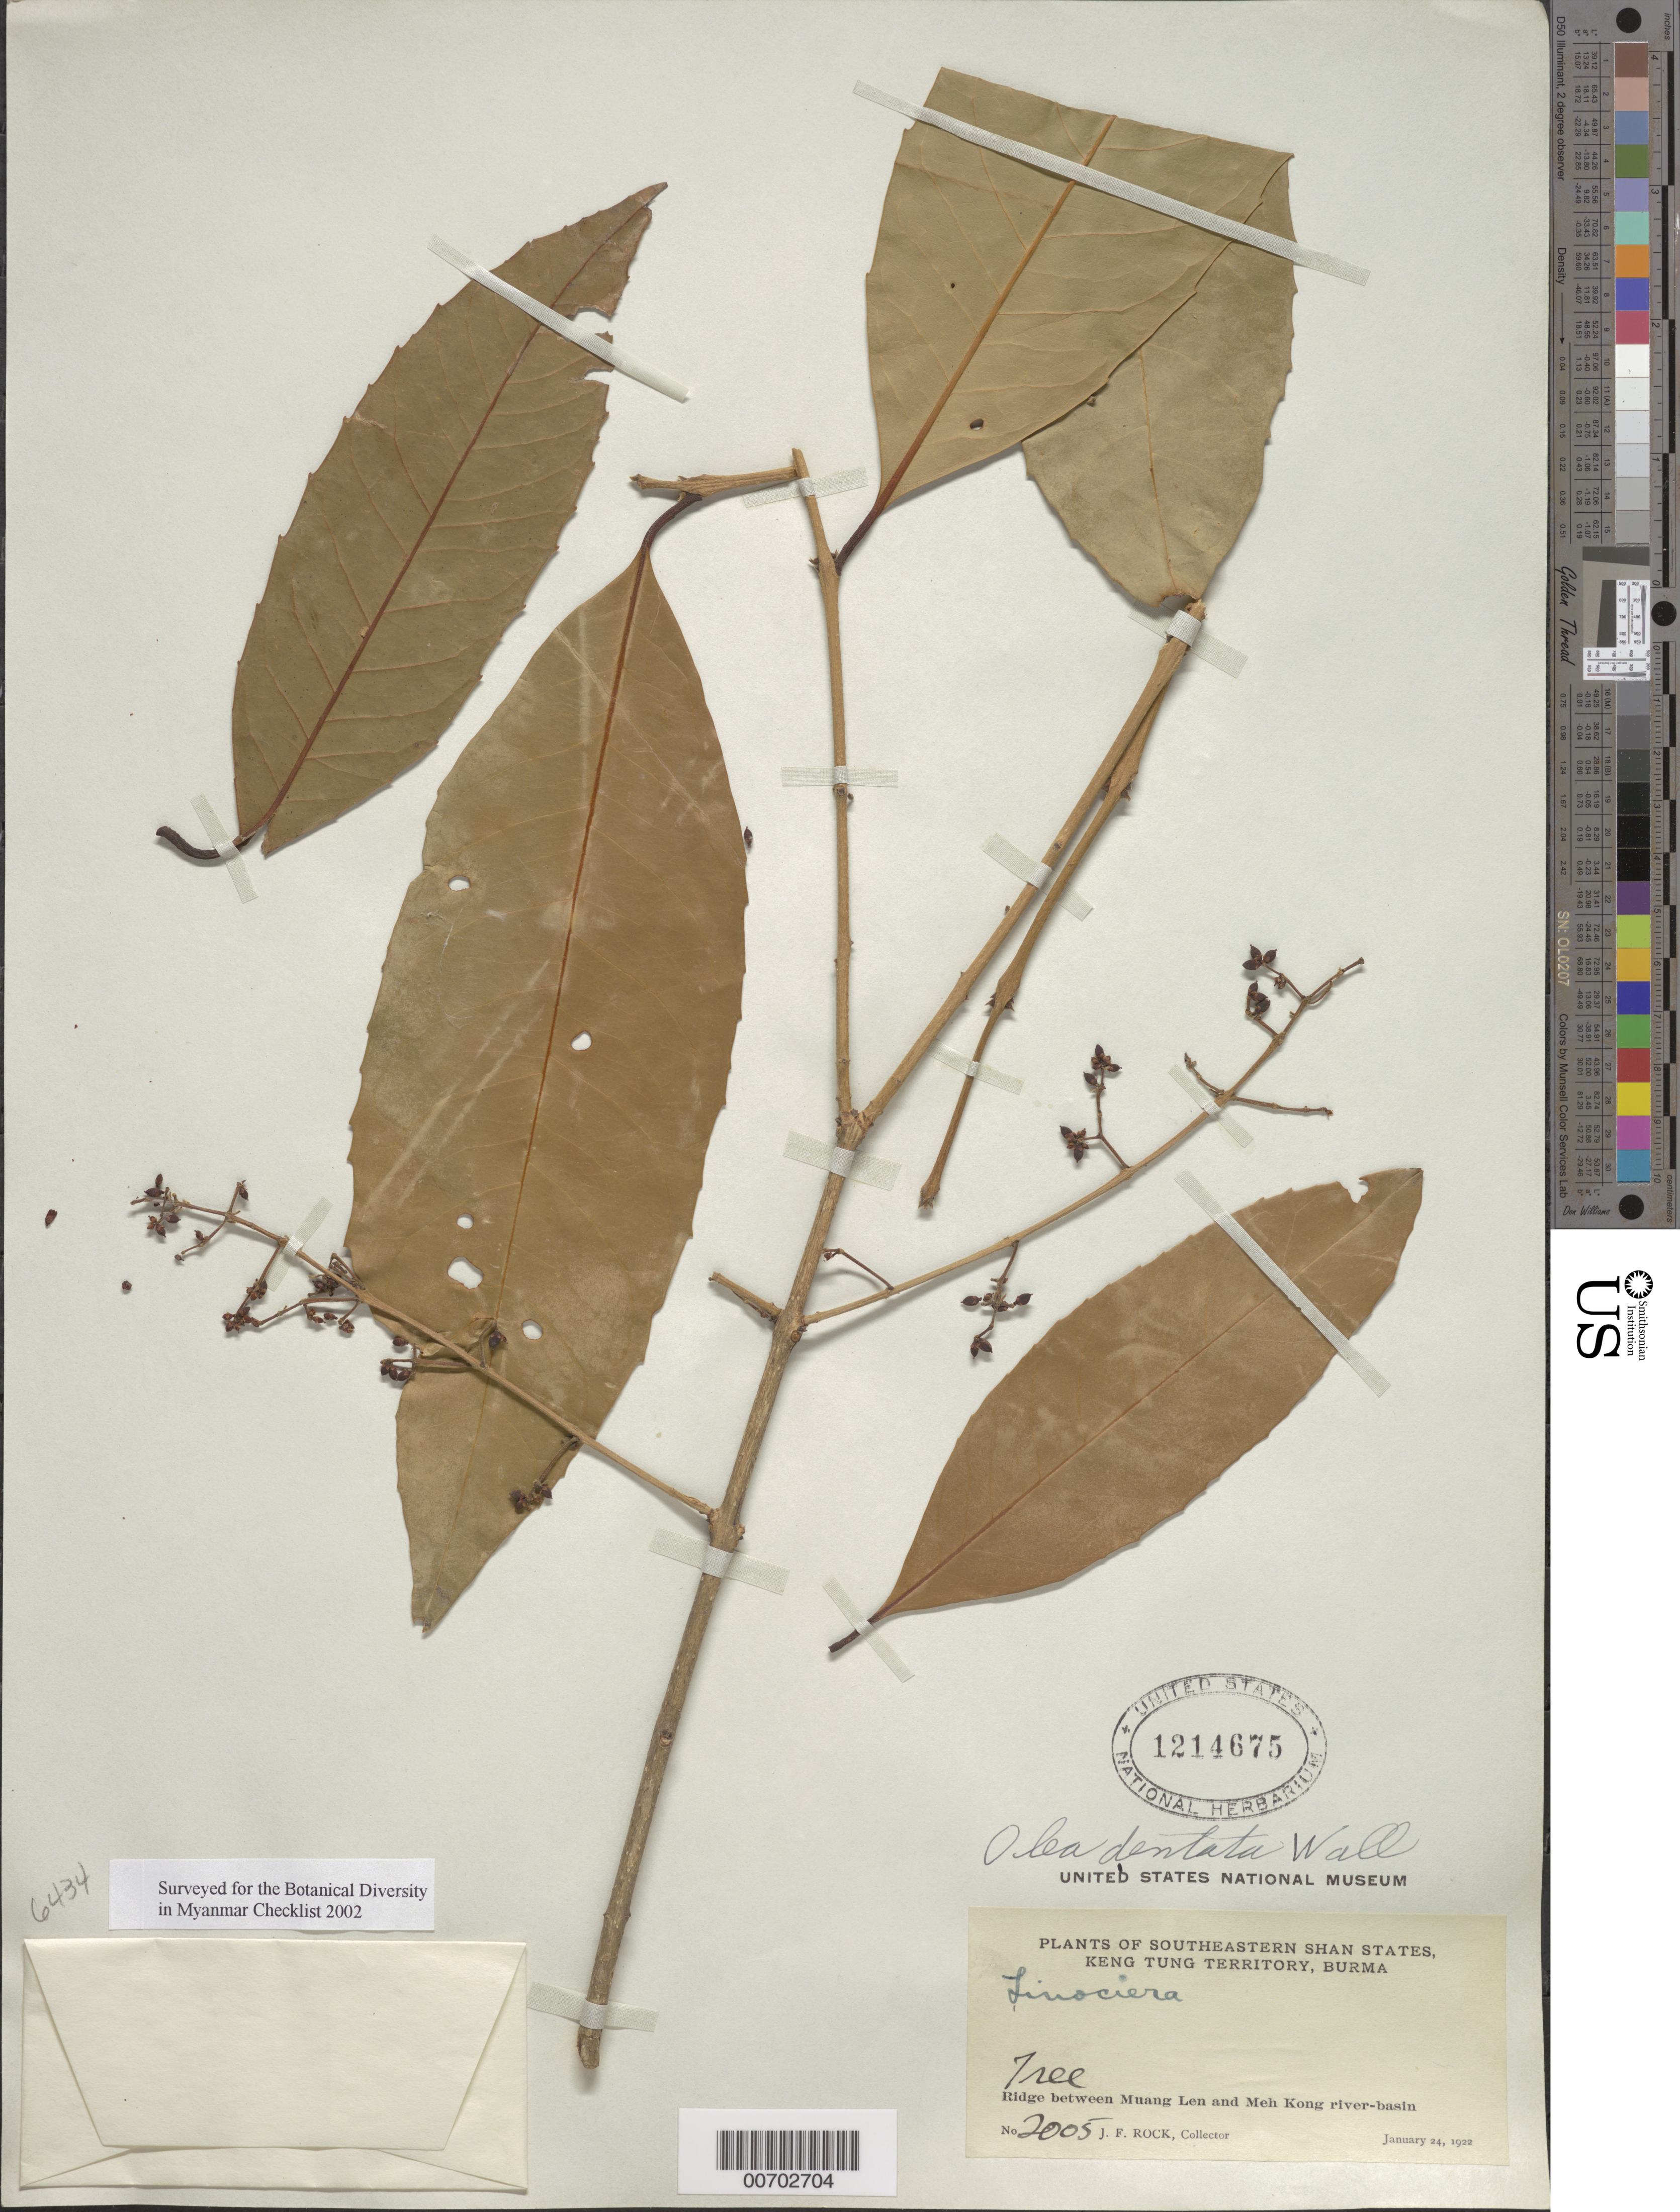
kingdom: Plantae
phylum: Tracheophyta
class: Magnoliopsida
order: Lamiales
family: Oleaceae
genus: Olea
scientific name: Olea dentata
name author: Wall.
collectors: J. F. Rock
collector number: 2005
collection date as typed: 24 Jan 1922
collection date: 1922-01-24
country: Myanmar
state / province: Shan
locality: Southeastern Shan States, Keng Tung Terr., betw. Muang Len and Meh Kong river basin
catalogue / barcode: US 1214675